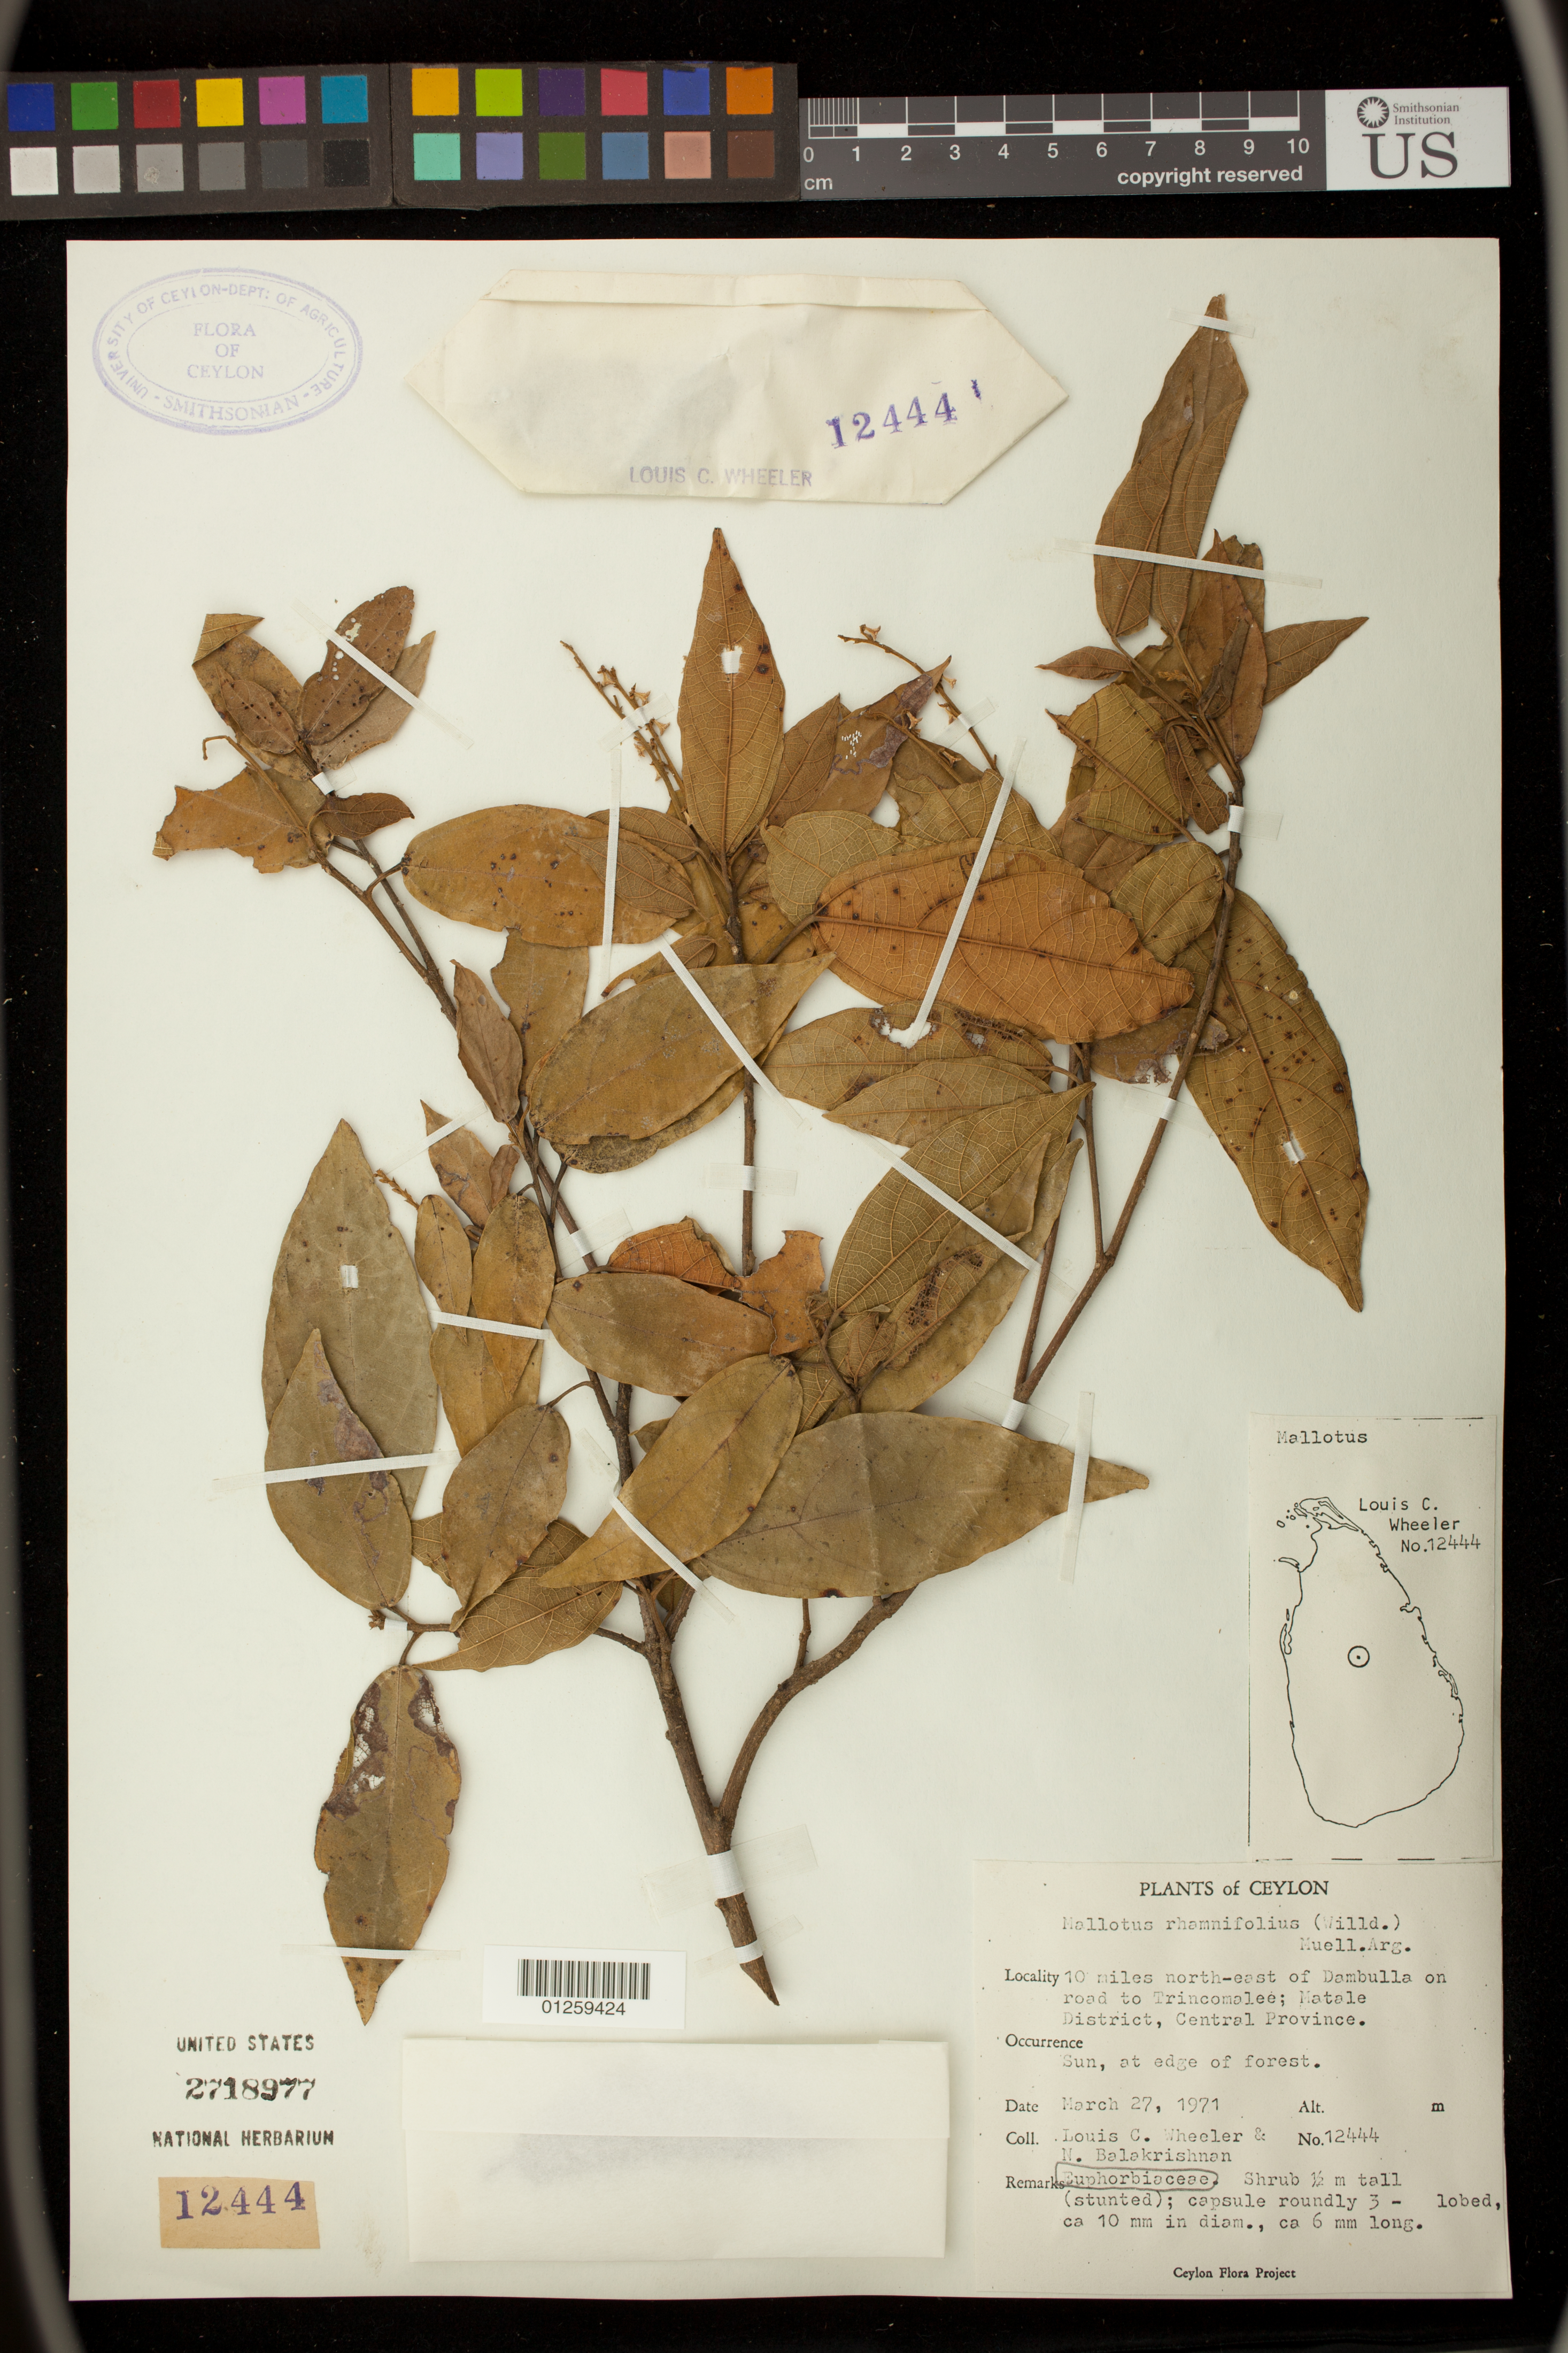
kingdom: Plantae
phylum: Tracheophyta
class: Magnoliopsida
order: Malpighiales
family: Euphorbiaceae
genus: Mallotus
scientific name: Mallotus rhamnifolius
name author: (Willd.) Müll. Arg.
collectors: L. C. Wheeler & N. Balakrishnan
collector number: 12444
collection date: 1971-03-27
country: Sri Lanka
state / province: Central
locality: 10 miles north-east of Dambulla on road to Trincomalee; Matale District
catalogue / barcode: US 2718977